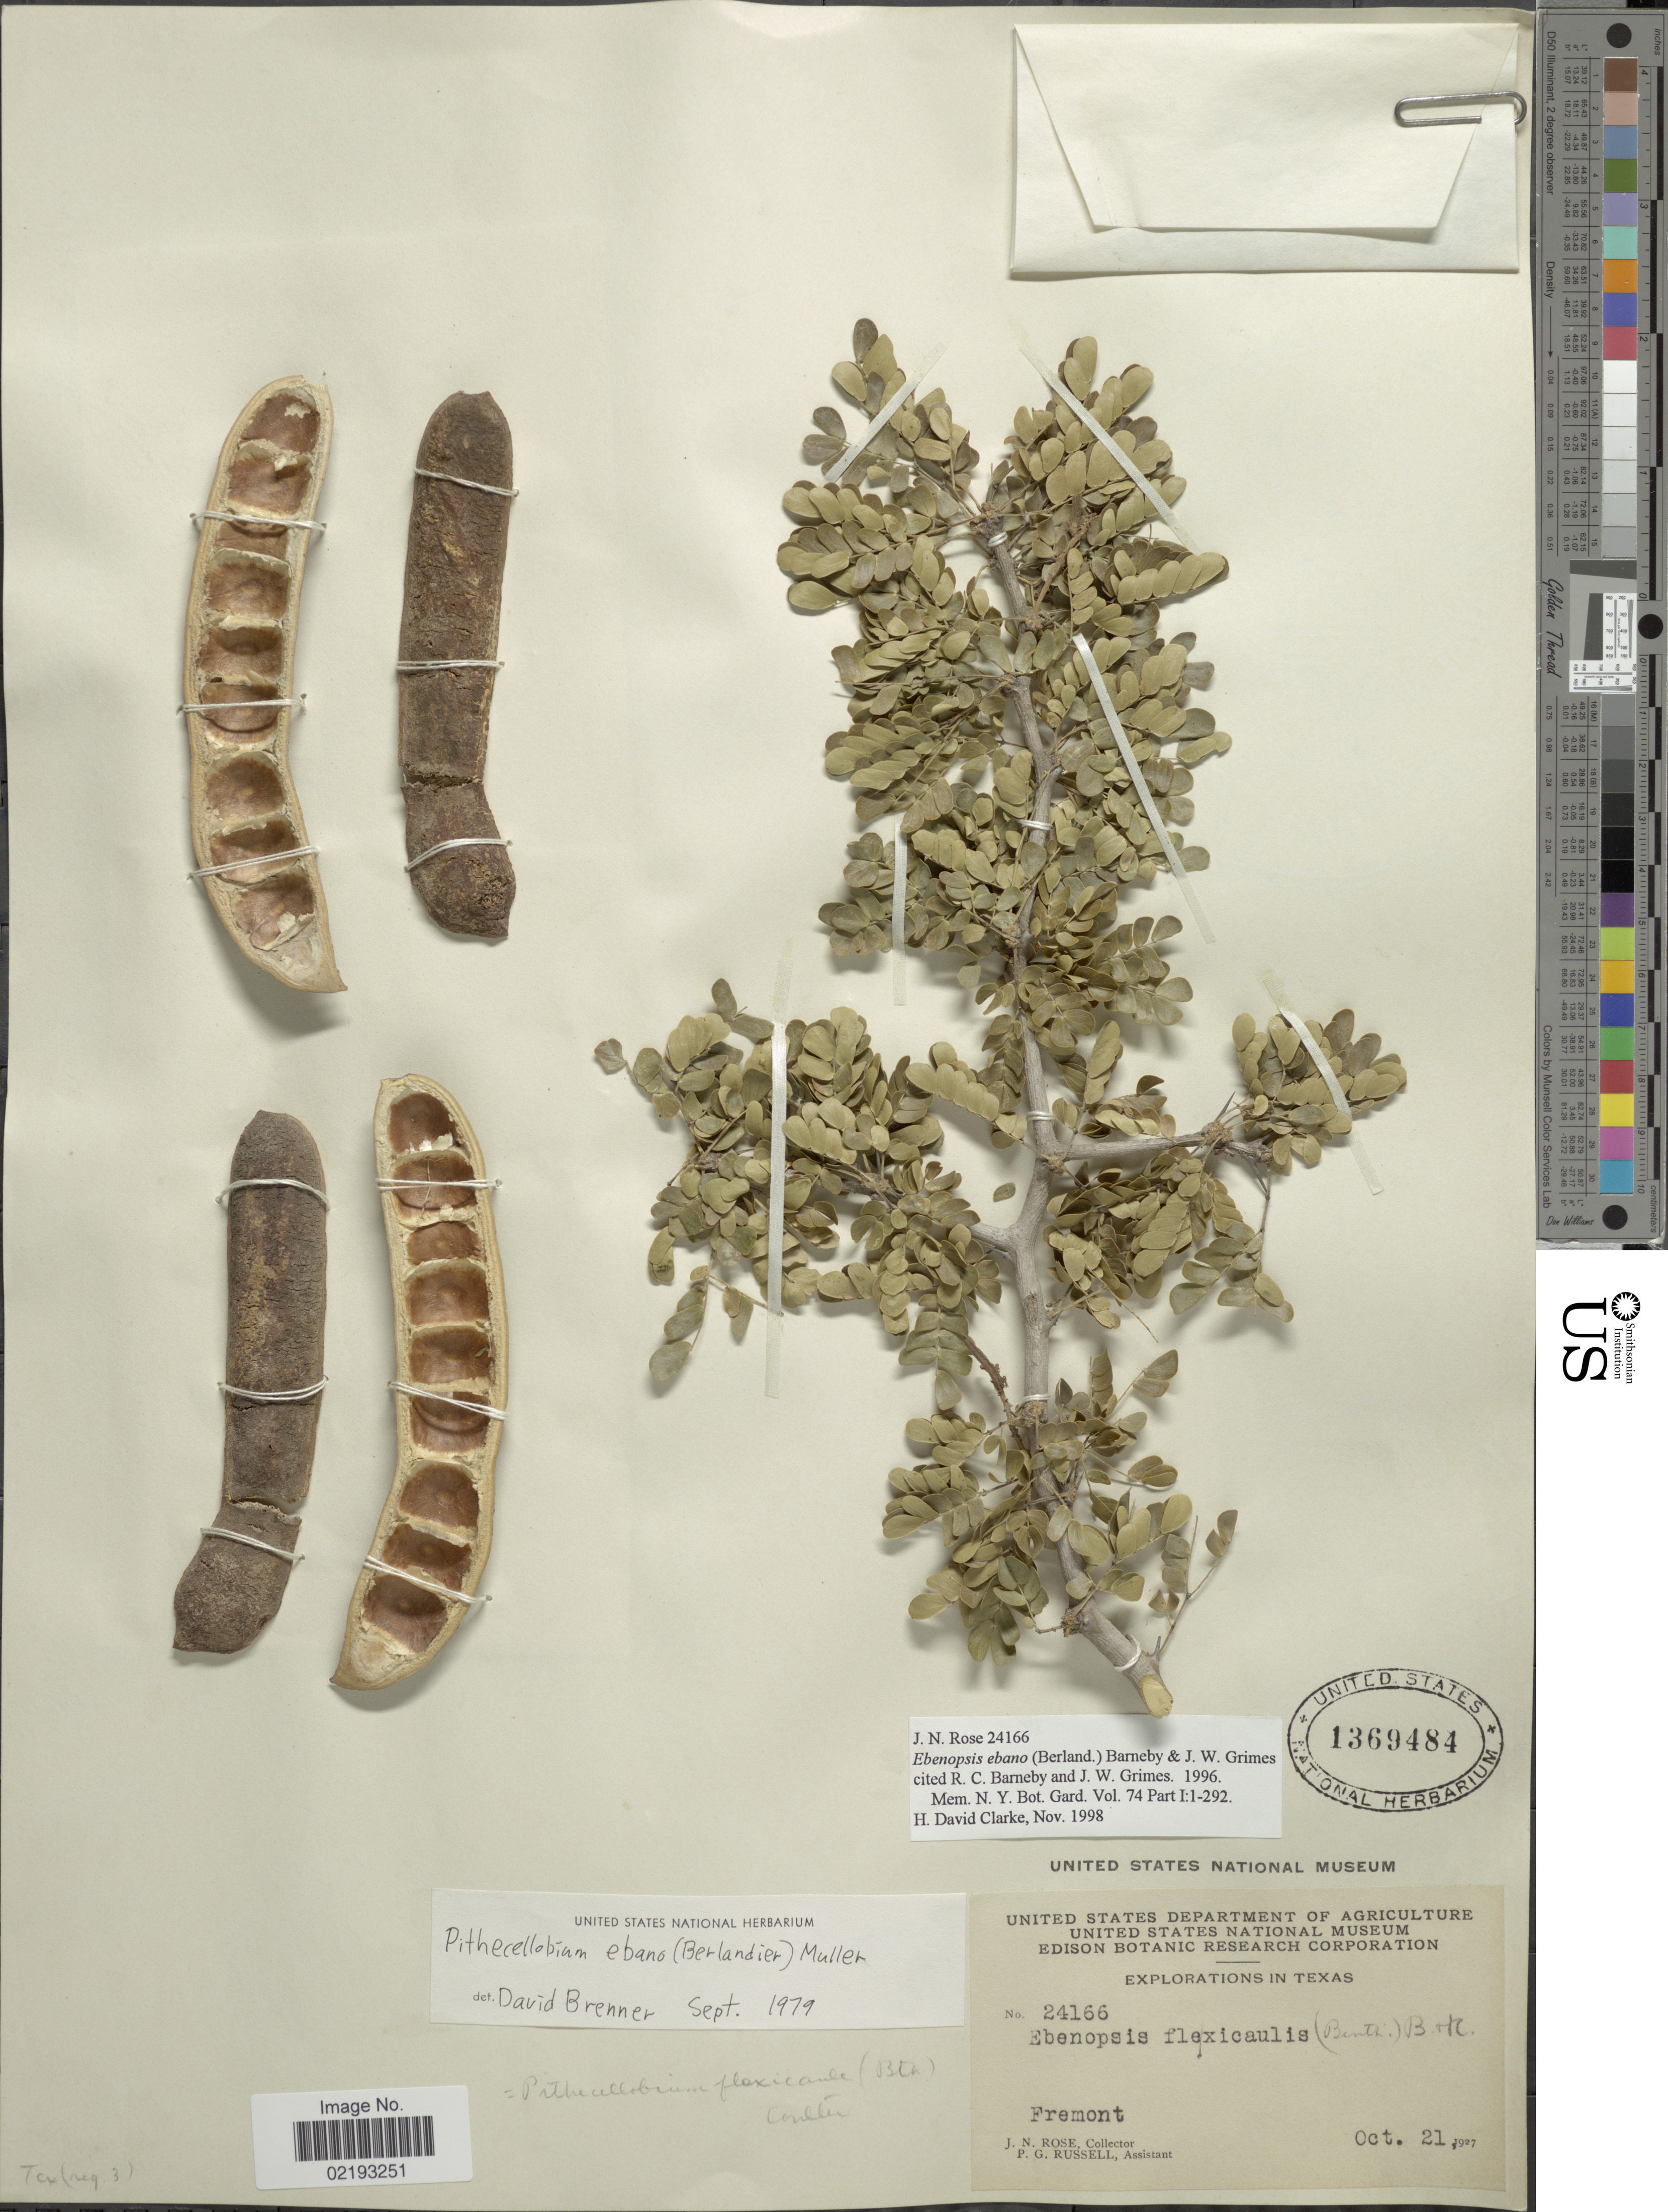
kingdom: Plantae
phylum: Tracheophyta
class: Magnoliopsida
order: Fabales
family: Fabaceae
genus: Ebenopsis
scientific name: Ebenopsis ebano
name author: (Berland.) Barneby & J.W. Grimes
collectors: J. N. Rose & P. G. Russell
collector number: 24166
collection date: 1927-10-21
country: United States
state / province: Texas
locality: Fremont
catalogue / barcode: US 1369484